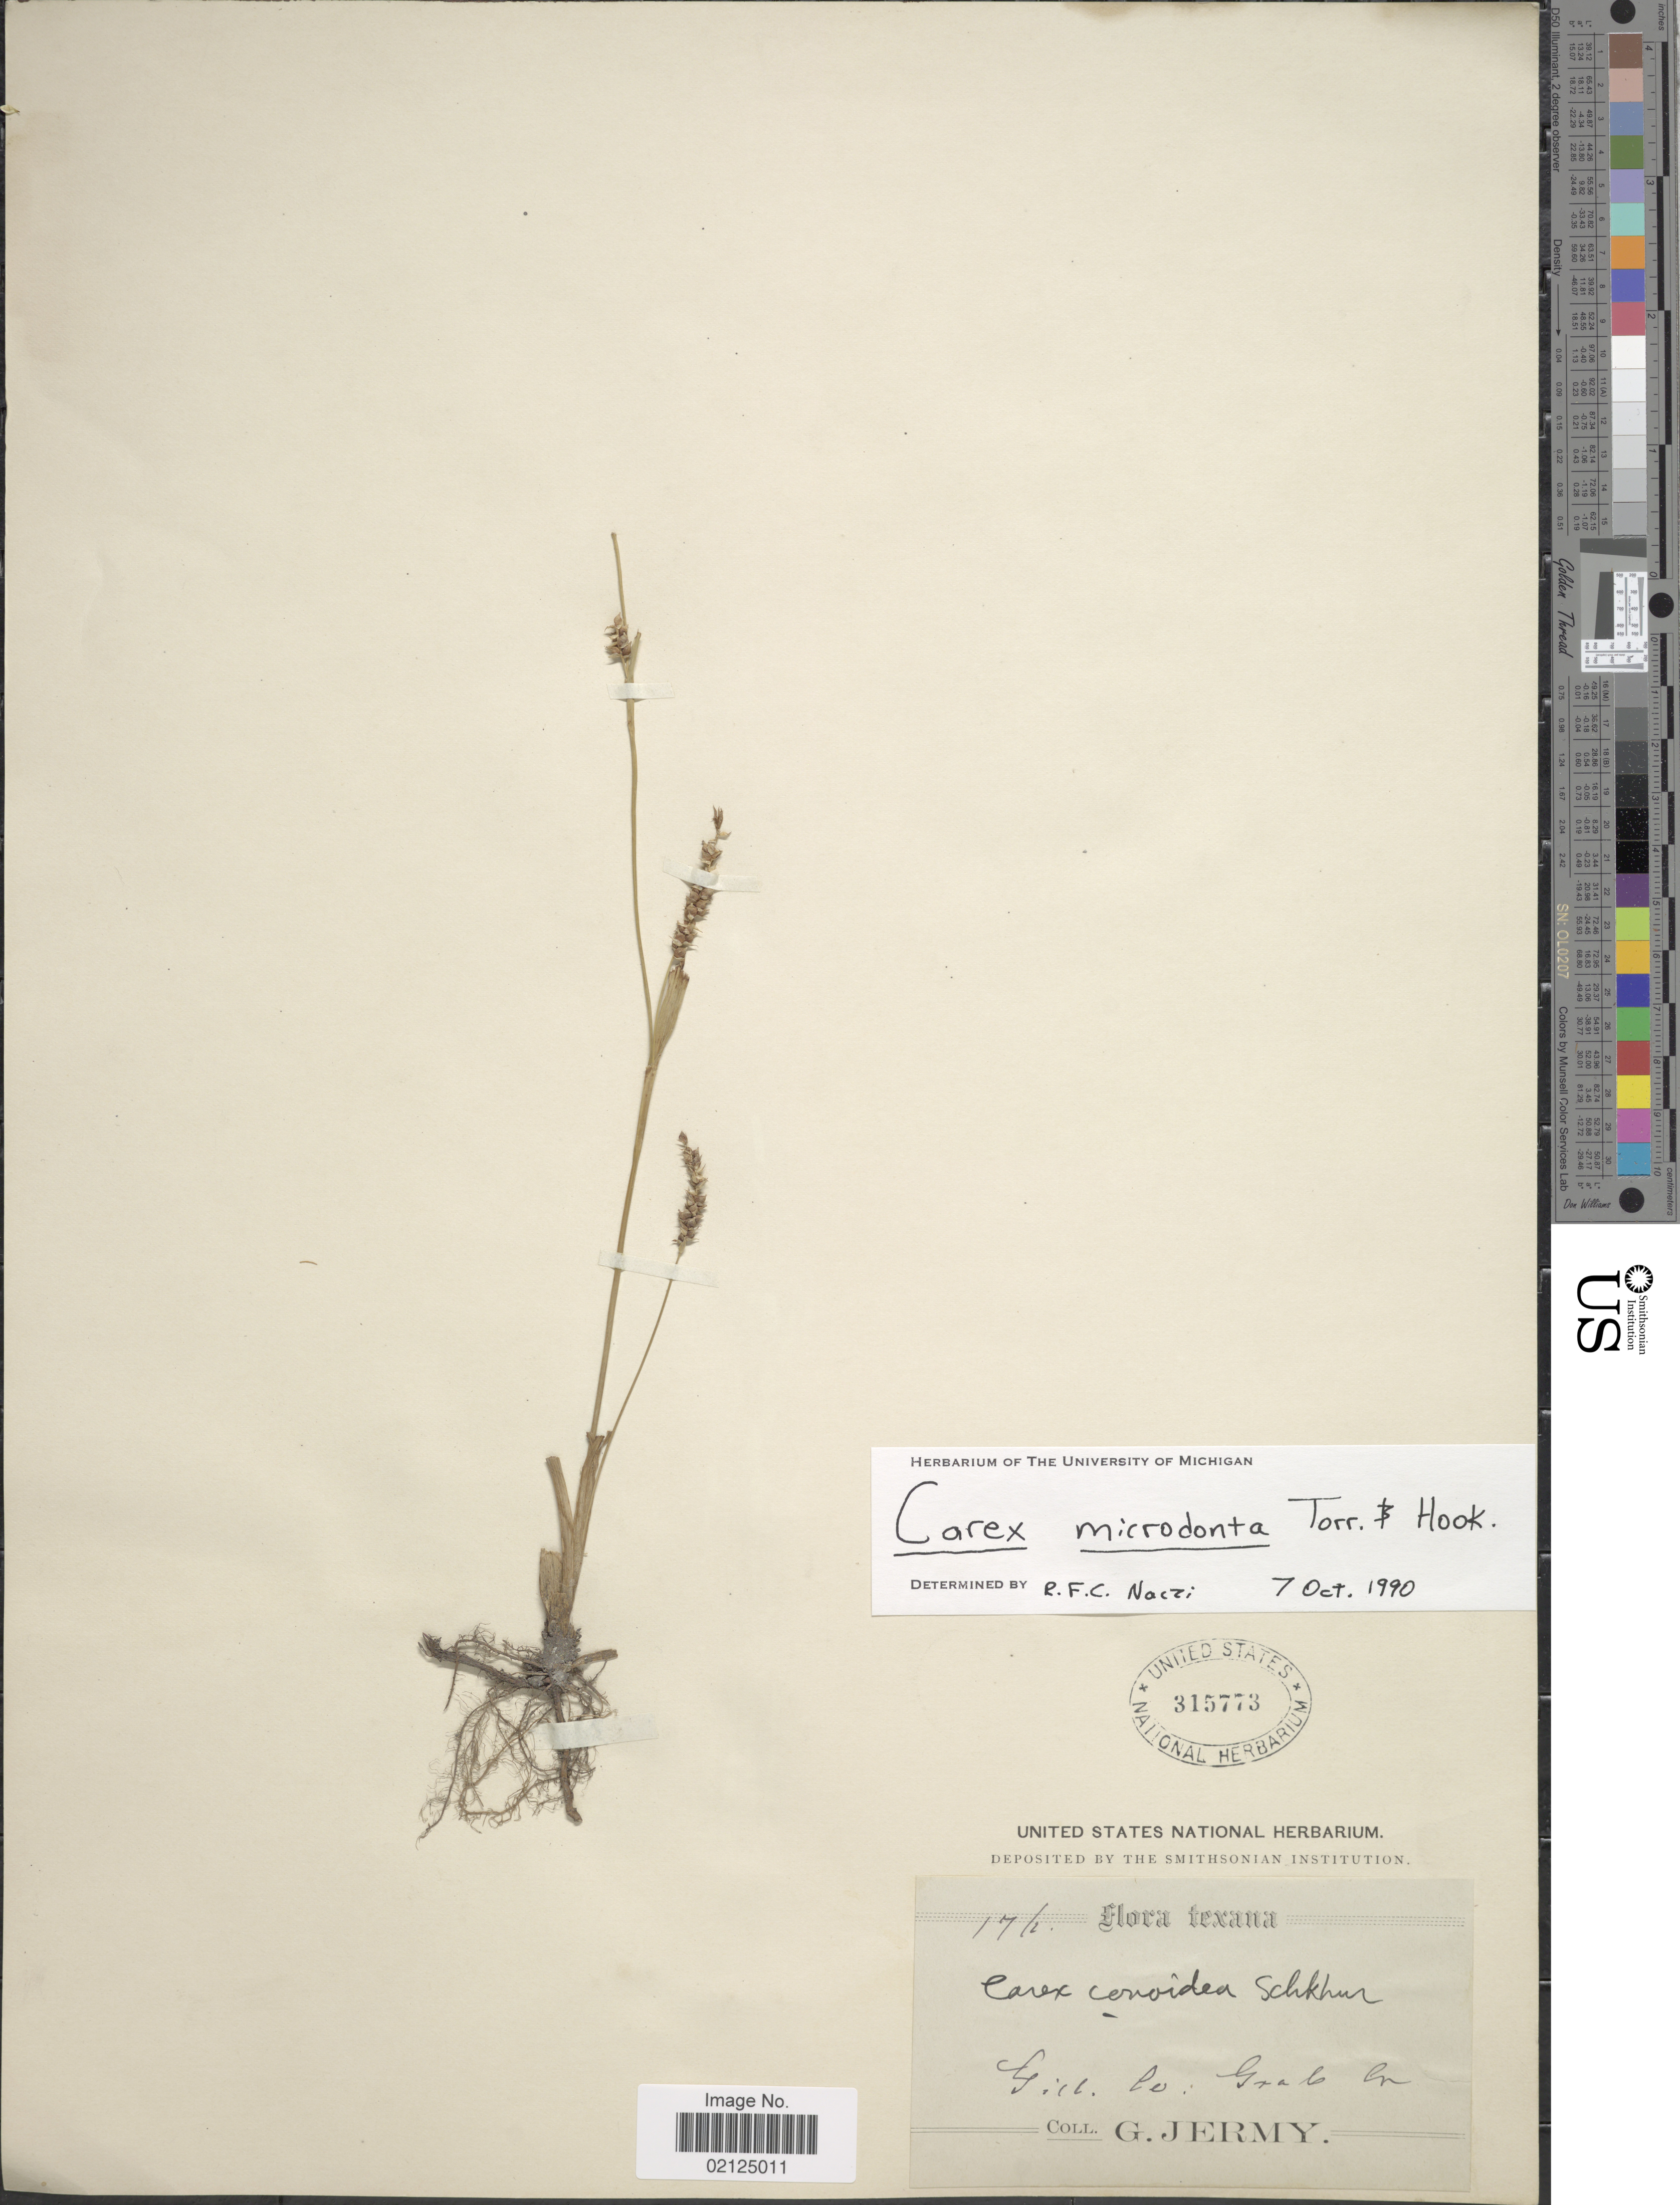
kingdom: Plantae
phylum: Tracheophyta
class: Liliopsida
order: Poales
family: Cyperaceae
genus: Carex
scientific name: Carex microdonta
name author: Torr.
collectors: G. Jermy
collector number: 176*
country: United States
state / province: Texas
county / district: Gilliespie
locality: Gill (Gilliespie) Co. Crab Cr.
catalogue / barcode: US 315773